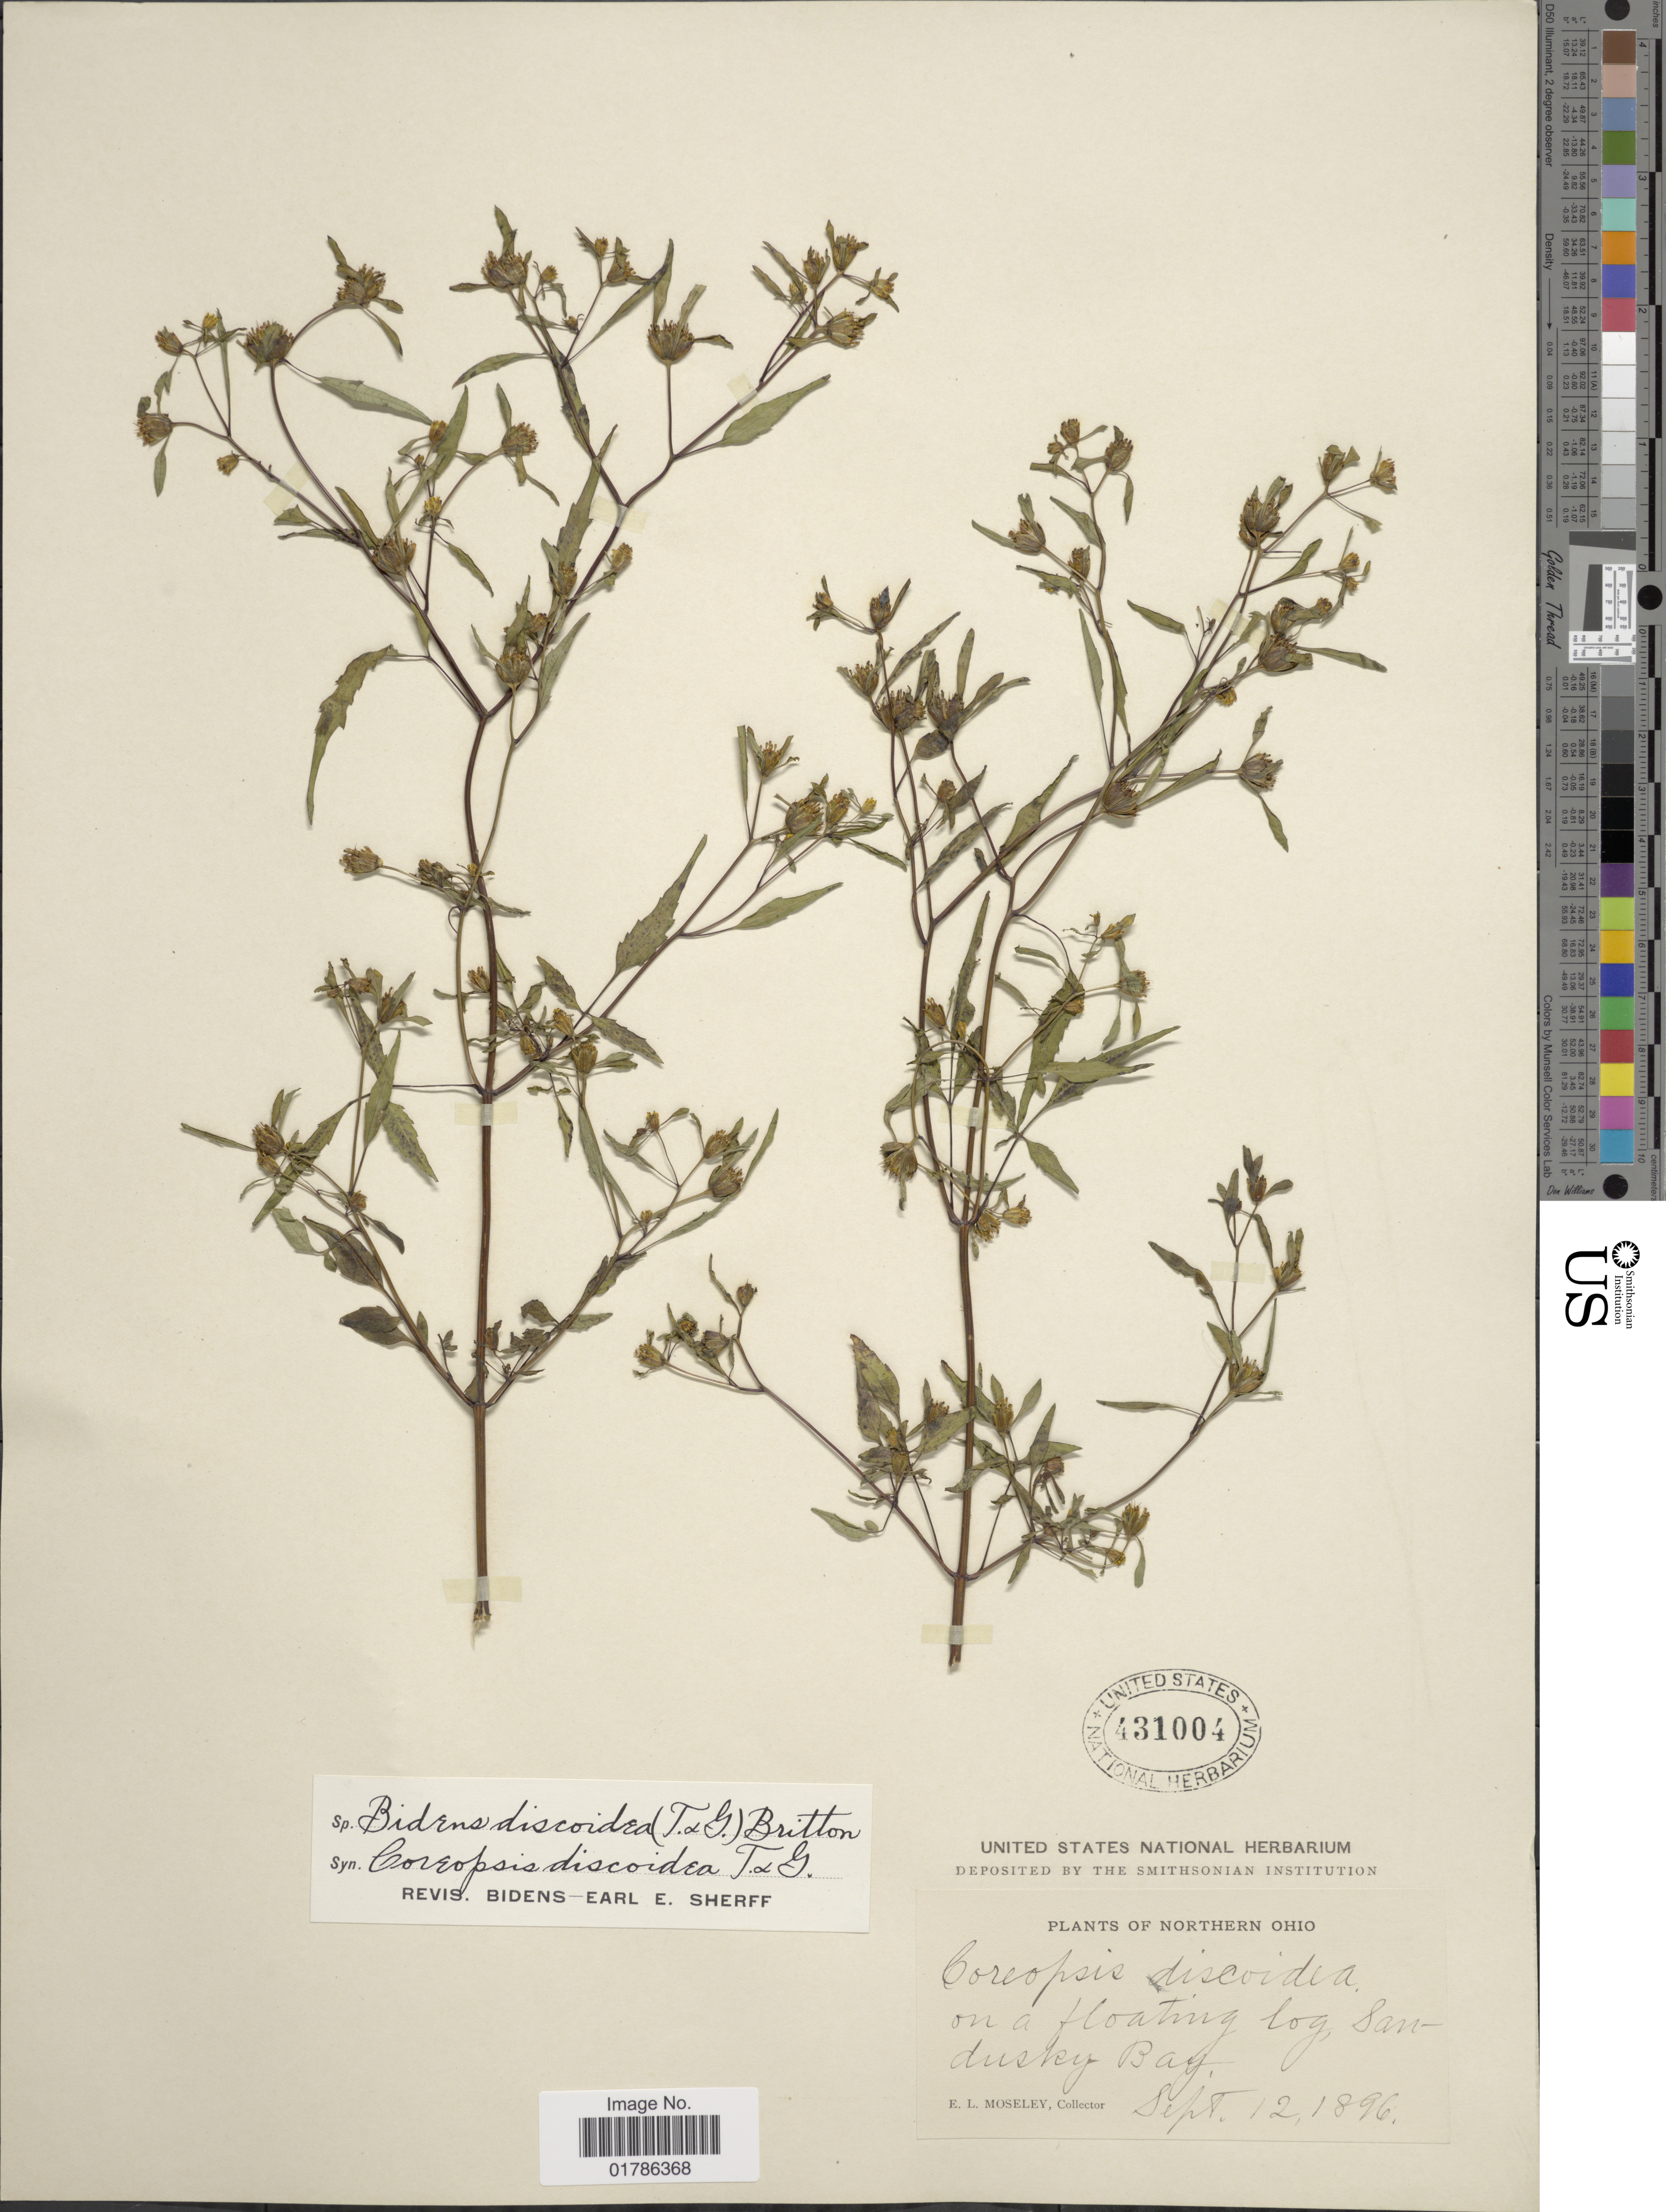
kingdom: Plantae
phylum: Tracheophyta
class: Magnoliopsida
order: Asterales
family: Asteraceae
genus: Bidens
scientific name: Bidens discoidea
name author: (Torr. & A. Gray) Britton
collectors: E. Moseley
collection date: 1896-09-12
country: United States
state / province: Ohio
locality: Northern Ohio, Sandusky Bay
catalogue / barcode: US 431004